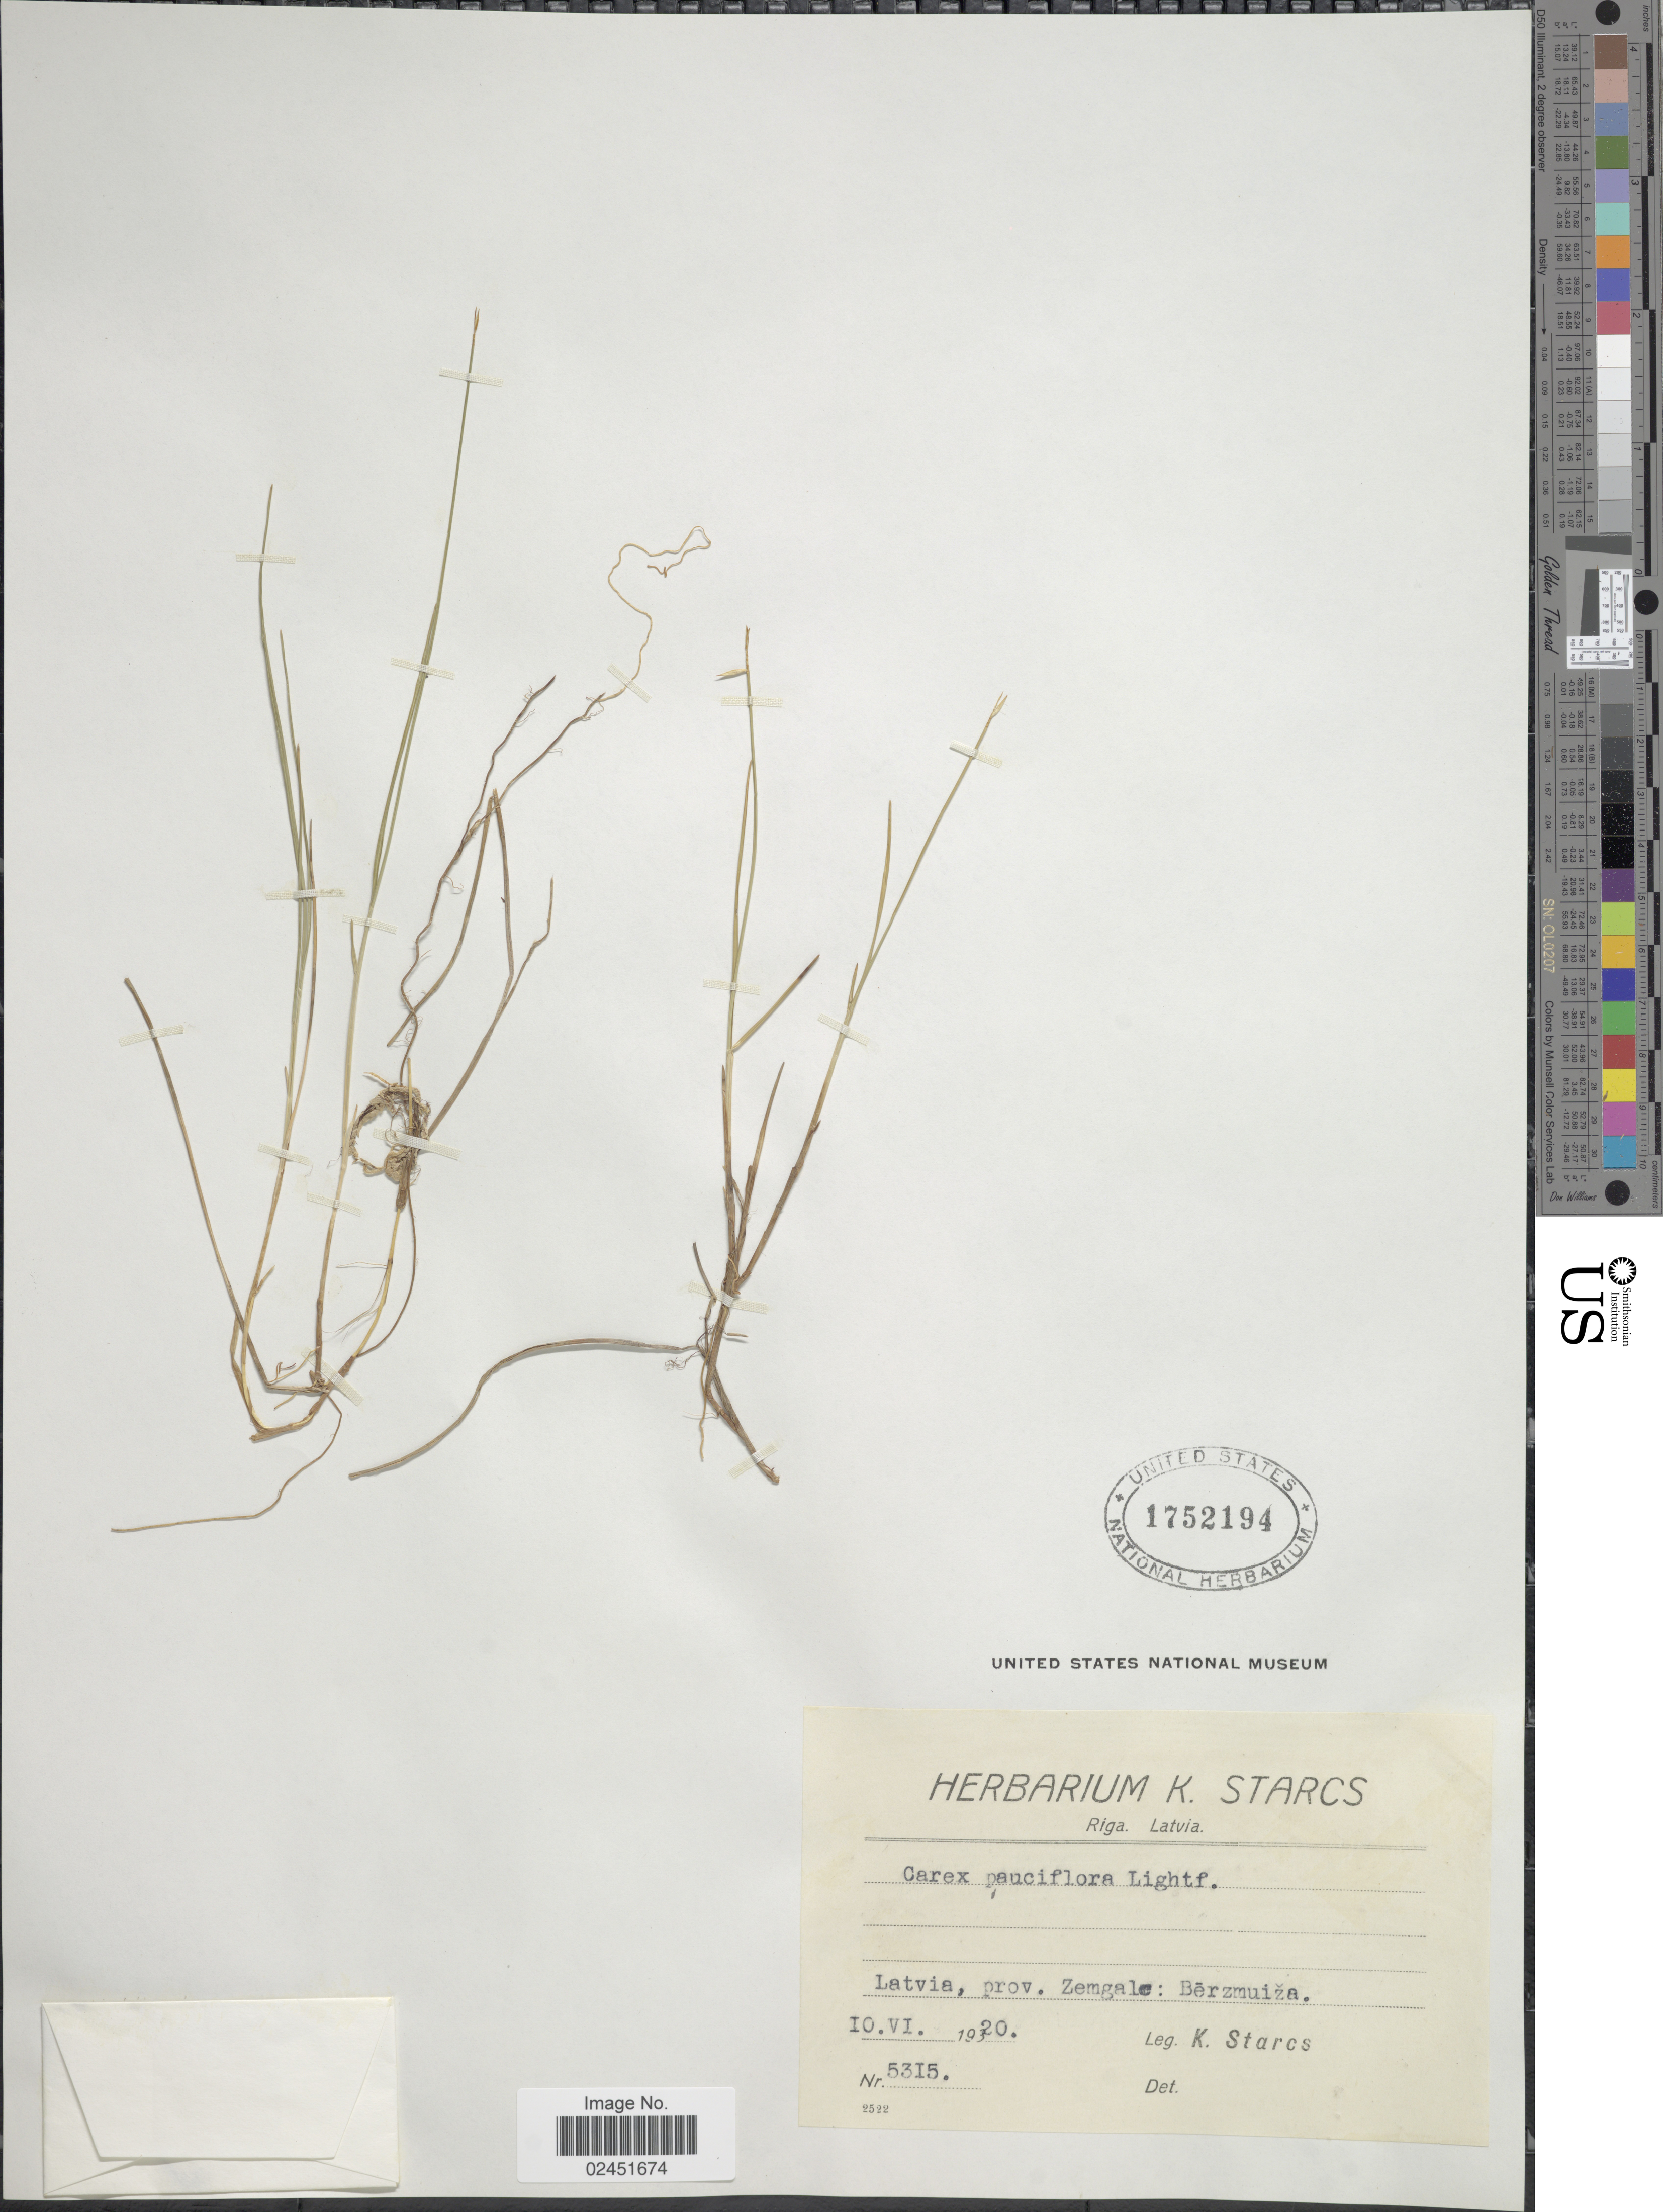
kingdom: Plantae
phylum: Tracheophyta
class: Liliopsida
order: Poales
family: Cyperaceae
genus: Carex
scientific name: Carex pauciflora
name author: Lightf.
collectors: K. Starcs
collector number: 5315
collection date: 1920-06-10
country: Latvia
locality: Prov. Zemgale: Berzmuiza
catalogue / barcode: US 1752194